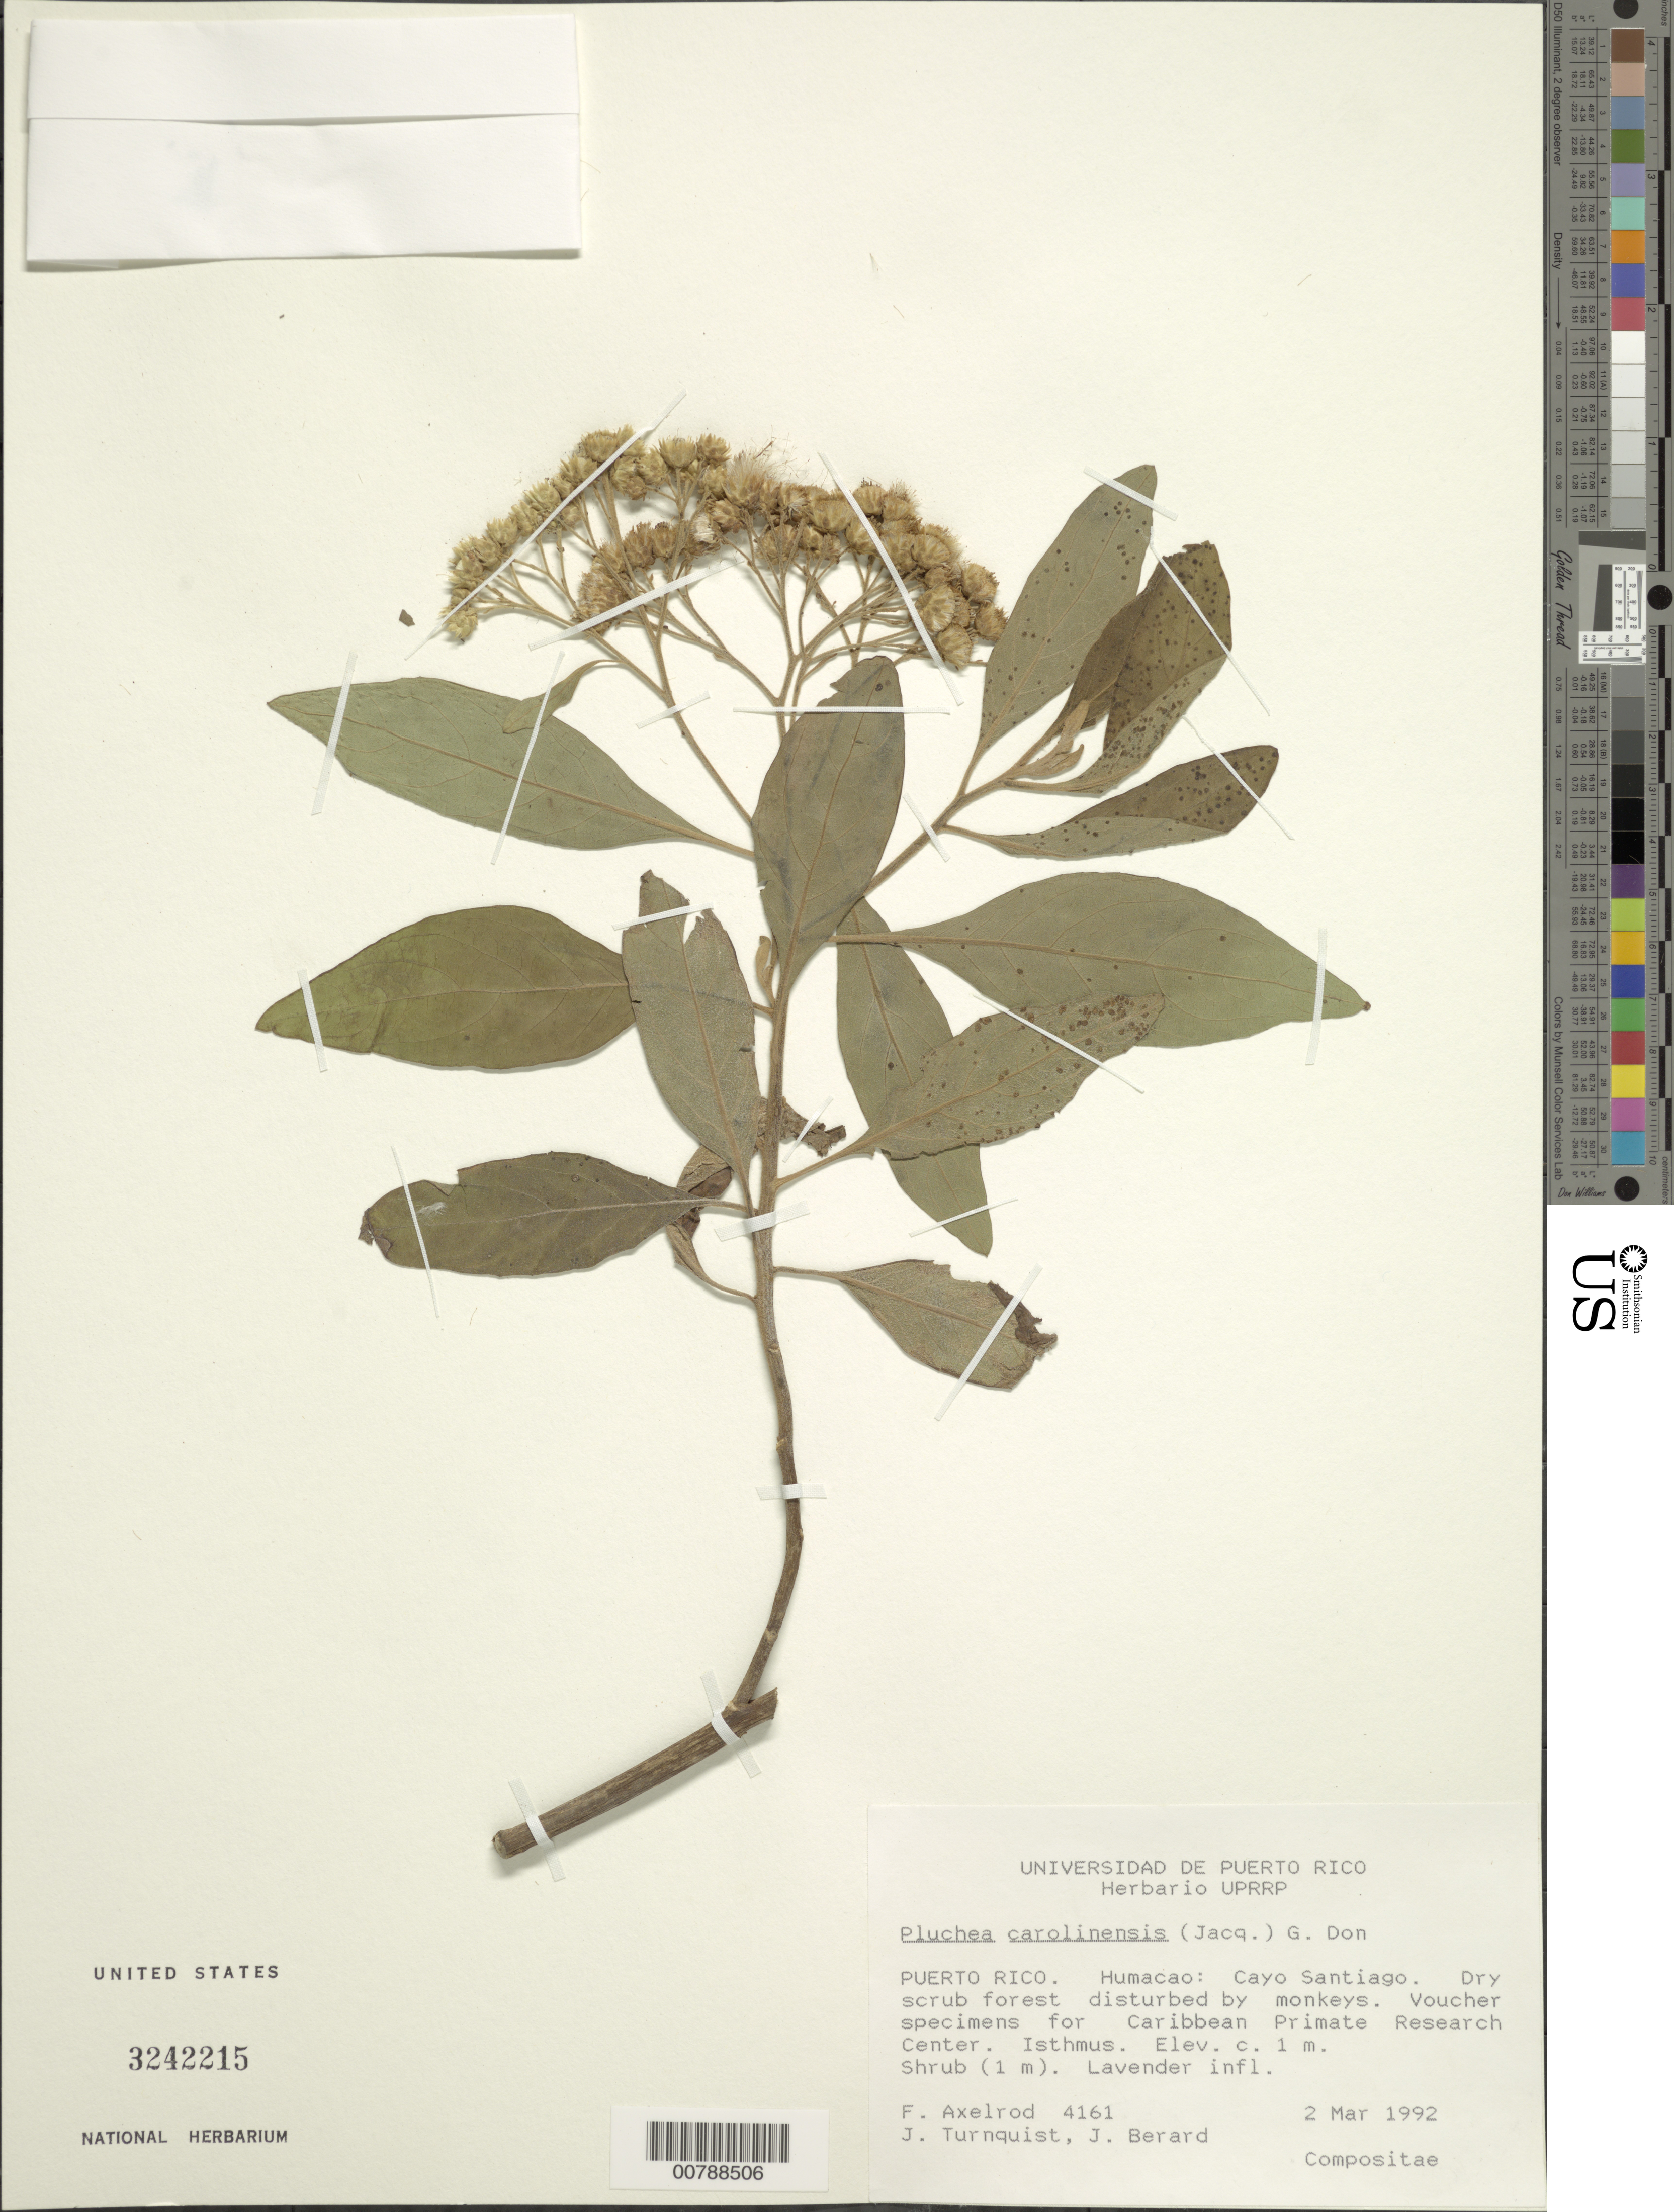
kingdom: Plantae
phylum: Tracheophyta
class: Magnoliopsida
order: Asterales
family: Asteraceae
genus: Pluchea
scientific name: Pluchea carolinensis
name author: (Jacq.) D. Don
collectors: F. S. Axelrod, J. Turnquist & J. Berard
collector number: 4161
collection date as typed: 02 Mar 1992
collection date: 1992-03-02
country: Puerto Rico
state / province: Humacao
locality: Humacao: Cayo Santiago. Isthmus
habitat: Dry scrub forest disturbed by monkeys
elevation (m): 1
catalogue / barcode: US 3242215